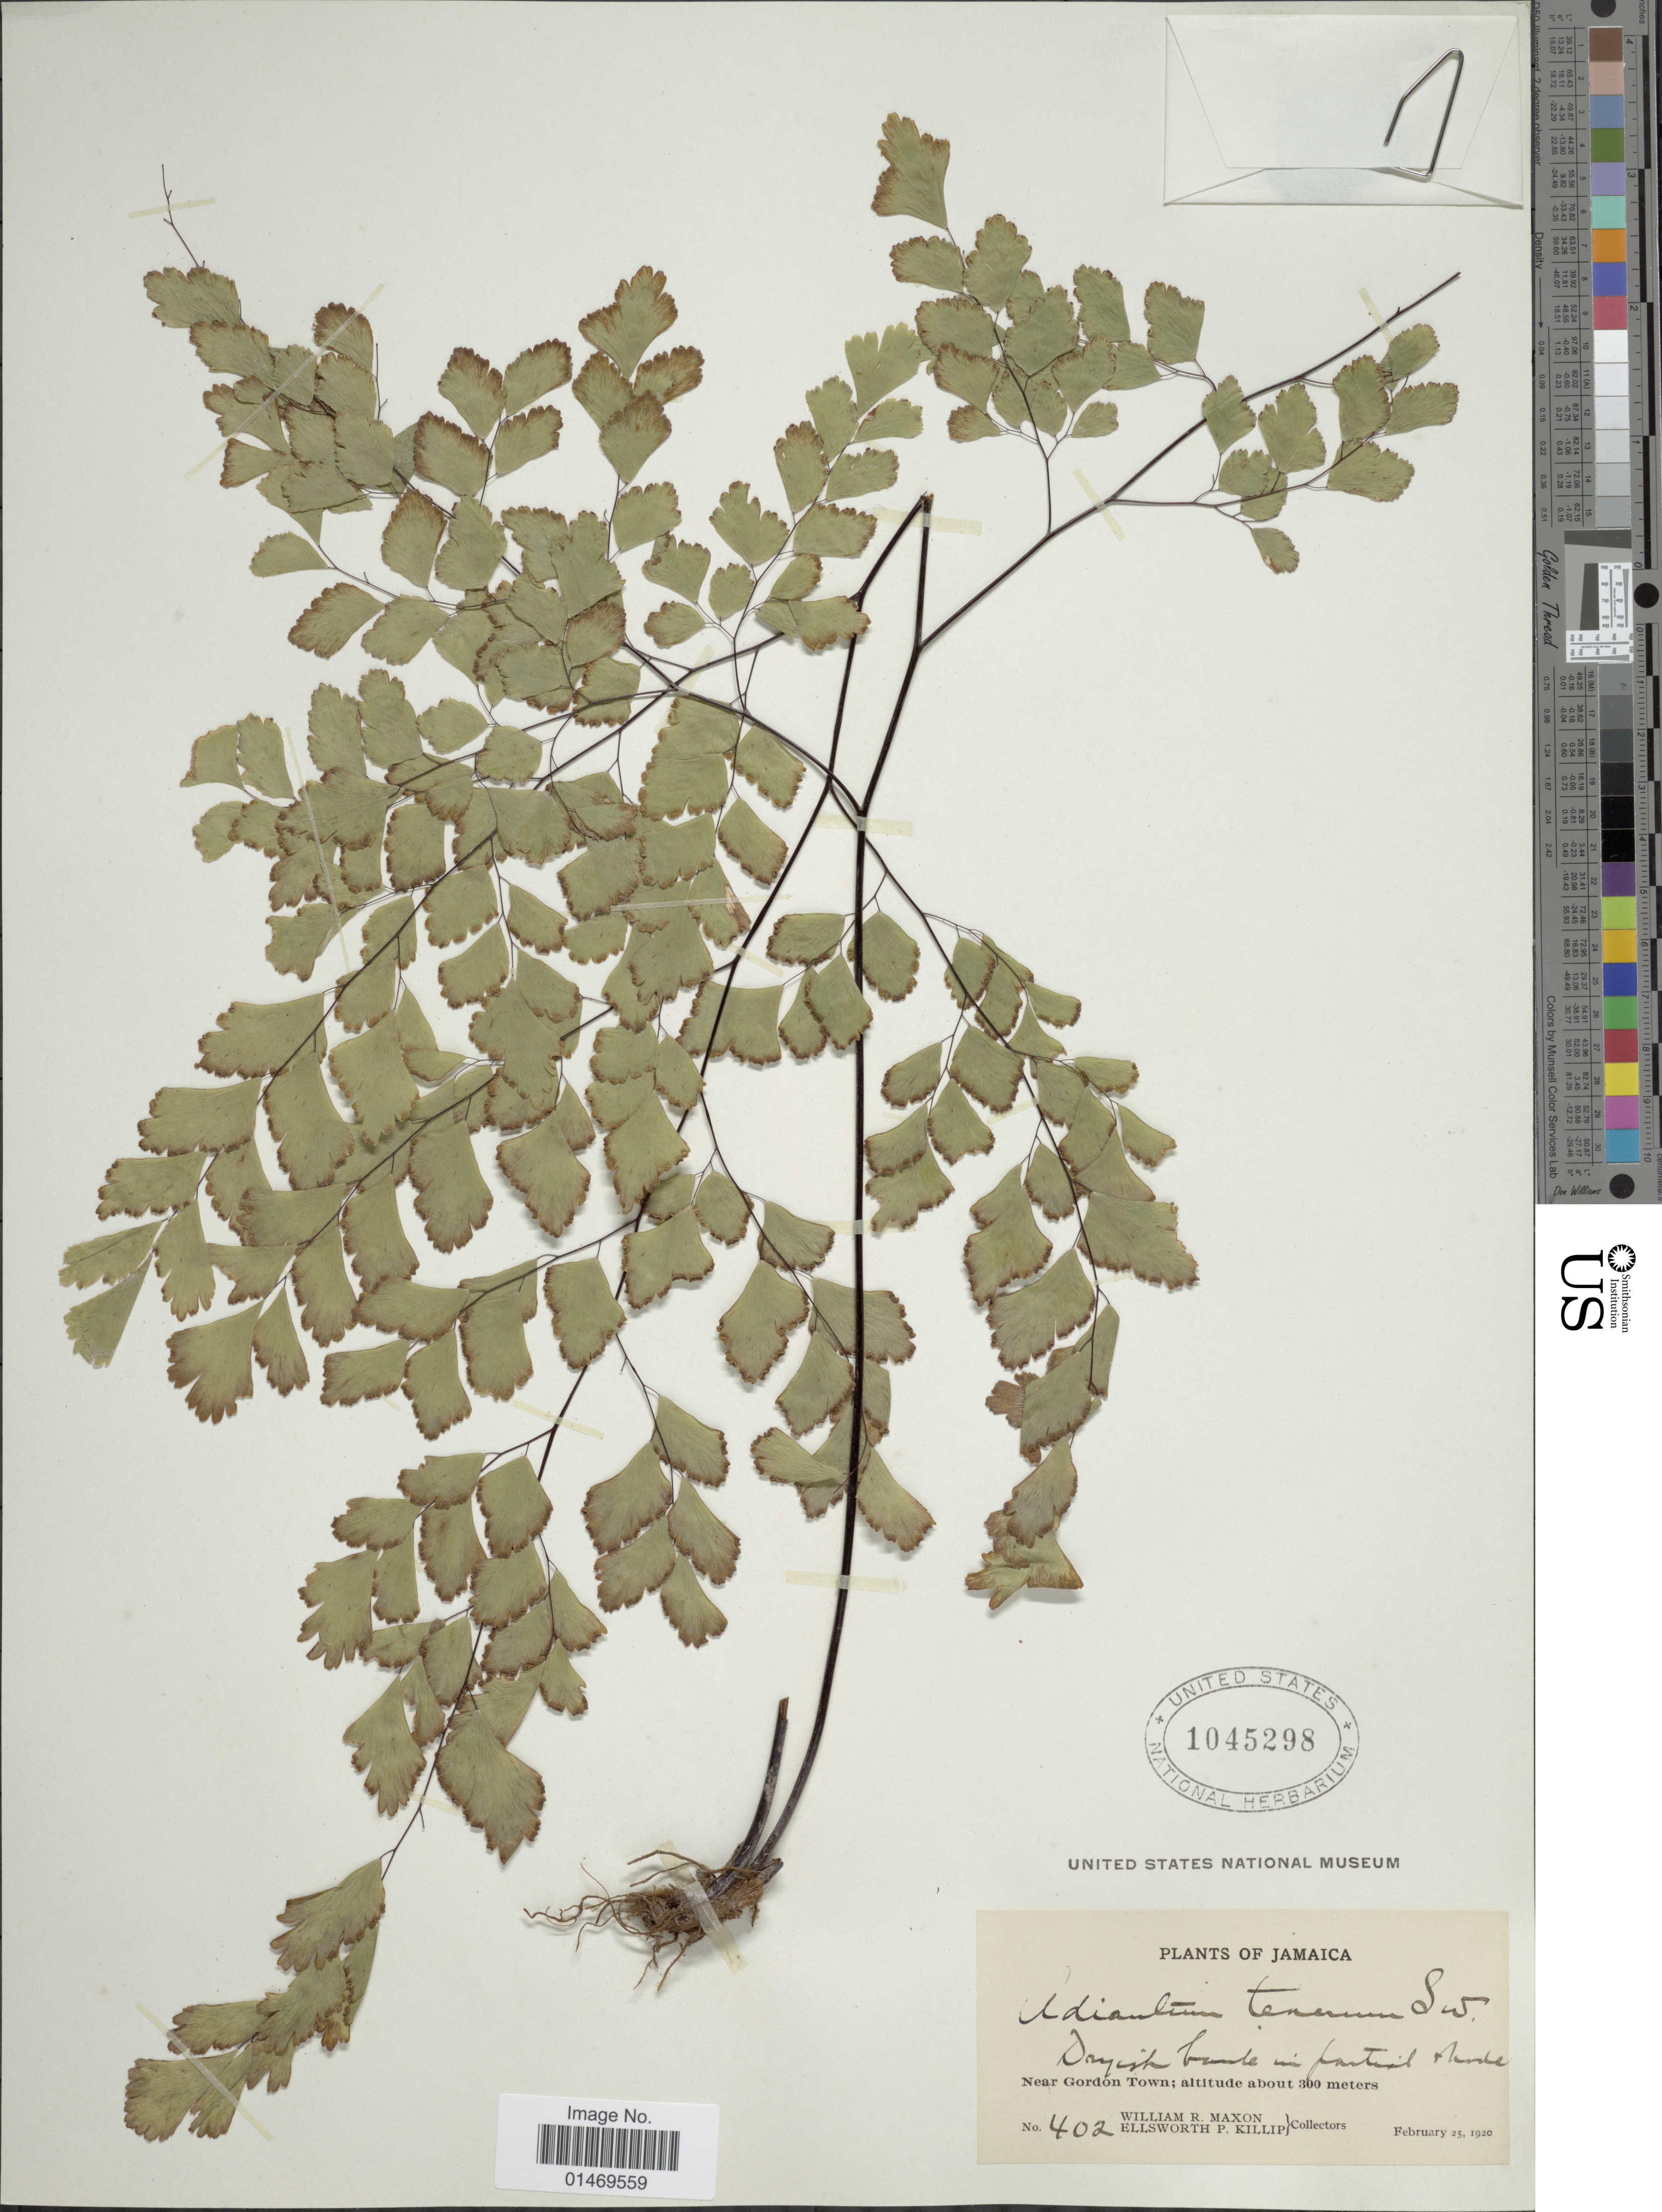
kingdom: Plantae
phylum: Tracheophyta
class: Polypodiopsida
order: Polypodiales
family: Pteridaceae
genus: Adiantum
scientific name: Adiantum tenerum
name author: Sw.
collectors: W. R. Maxon & E. P. Killip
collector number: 402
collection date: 1920-02-25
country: Jamaica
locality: Near Gordon Town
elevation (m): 300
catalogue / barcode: US 1045298